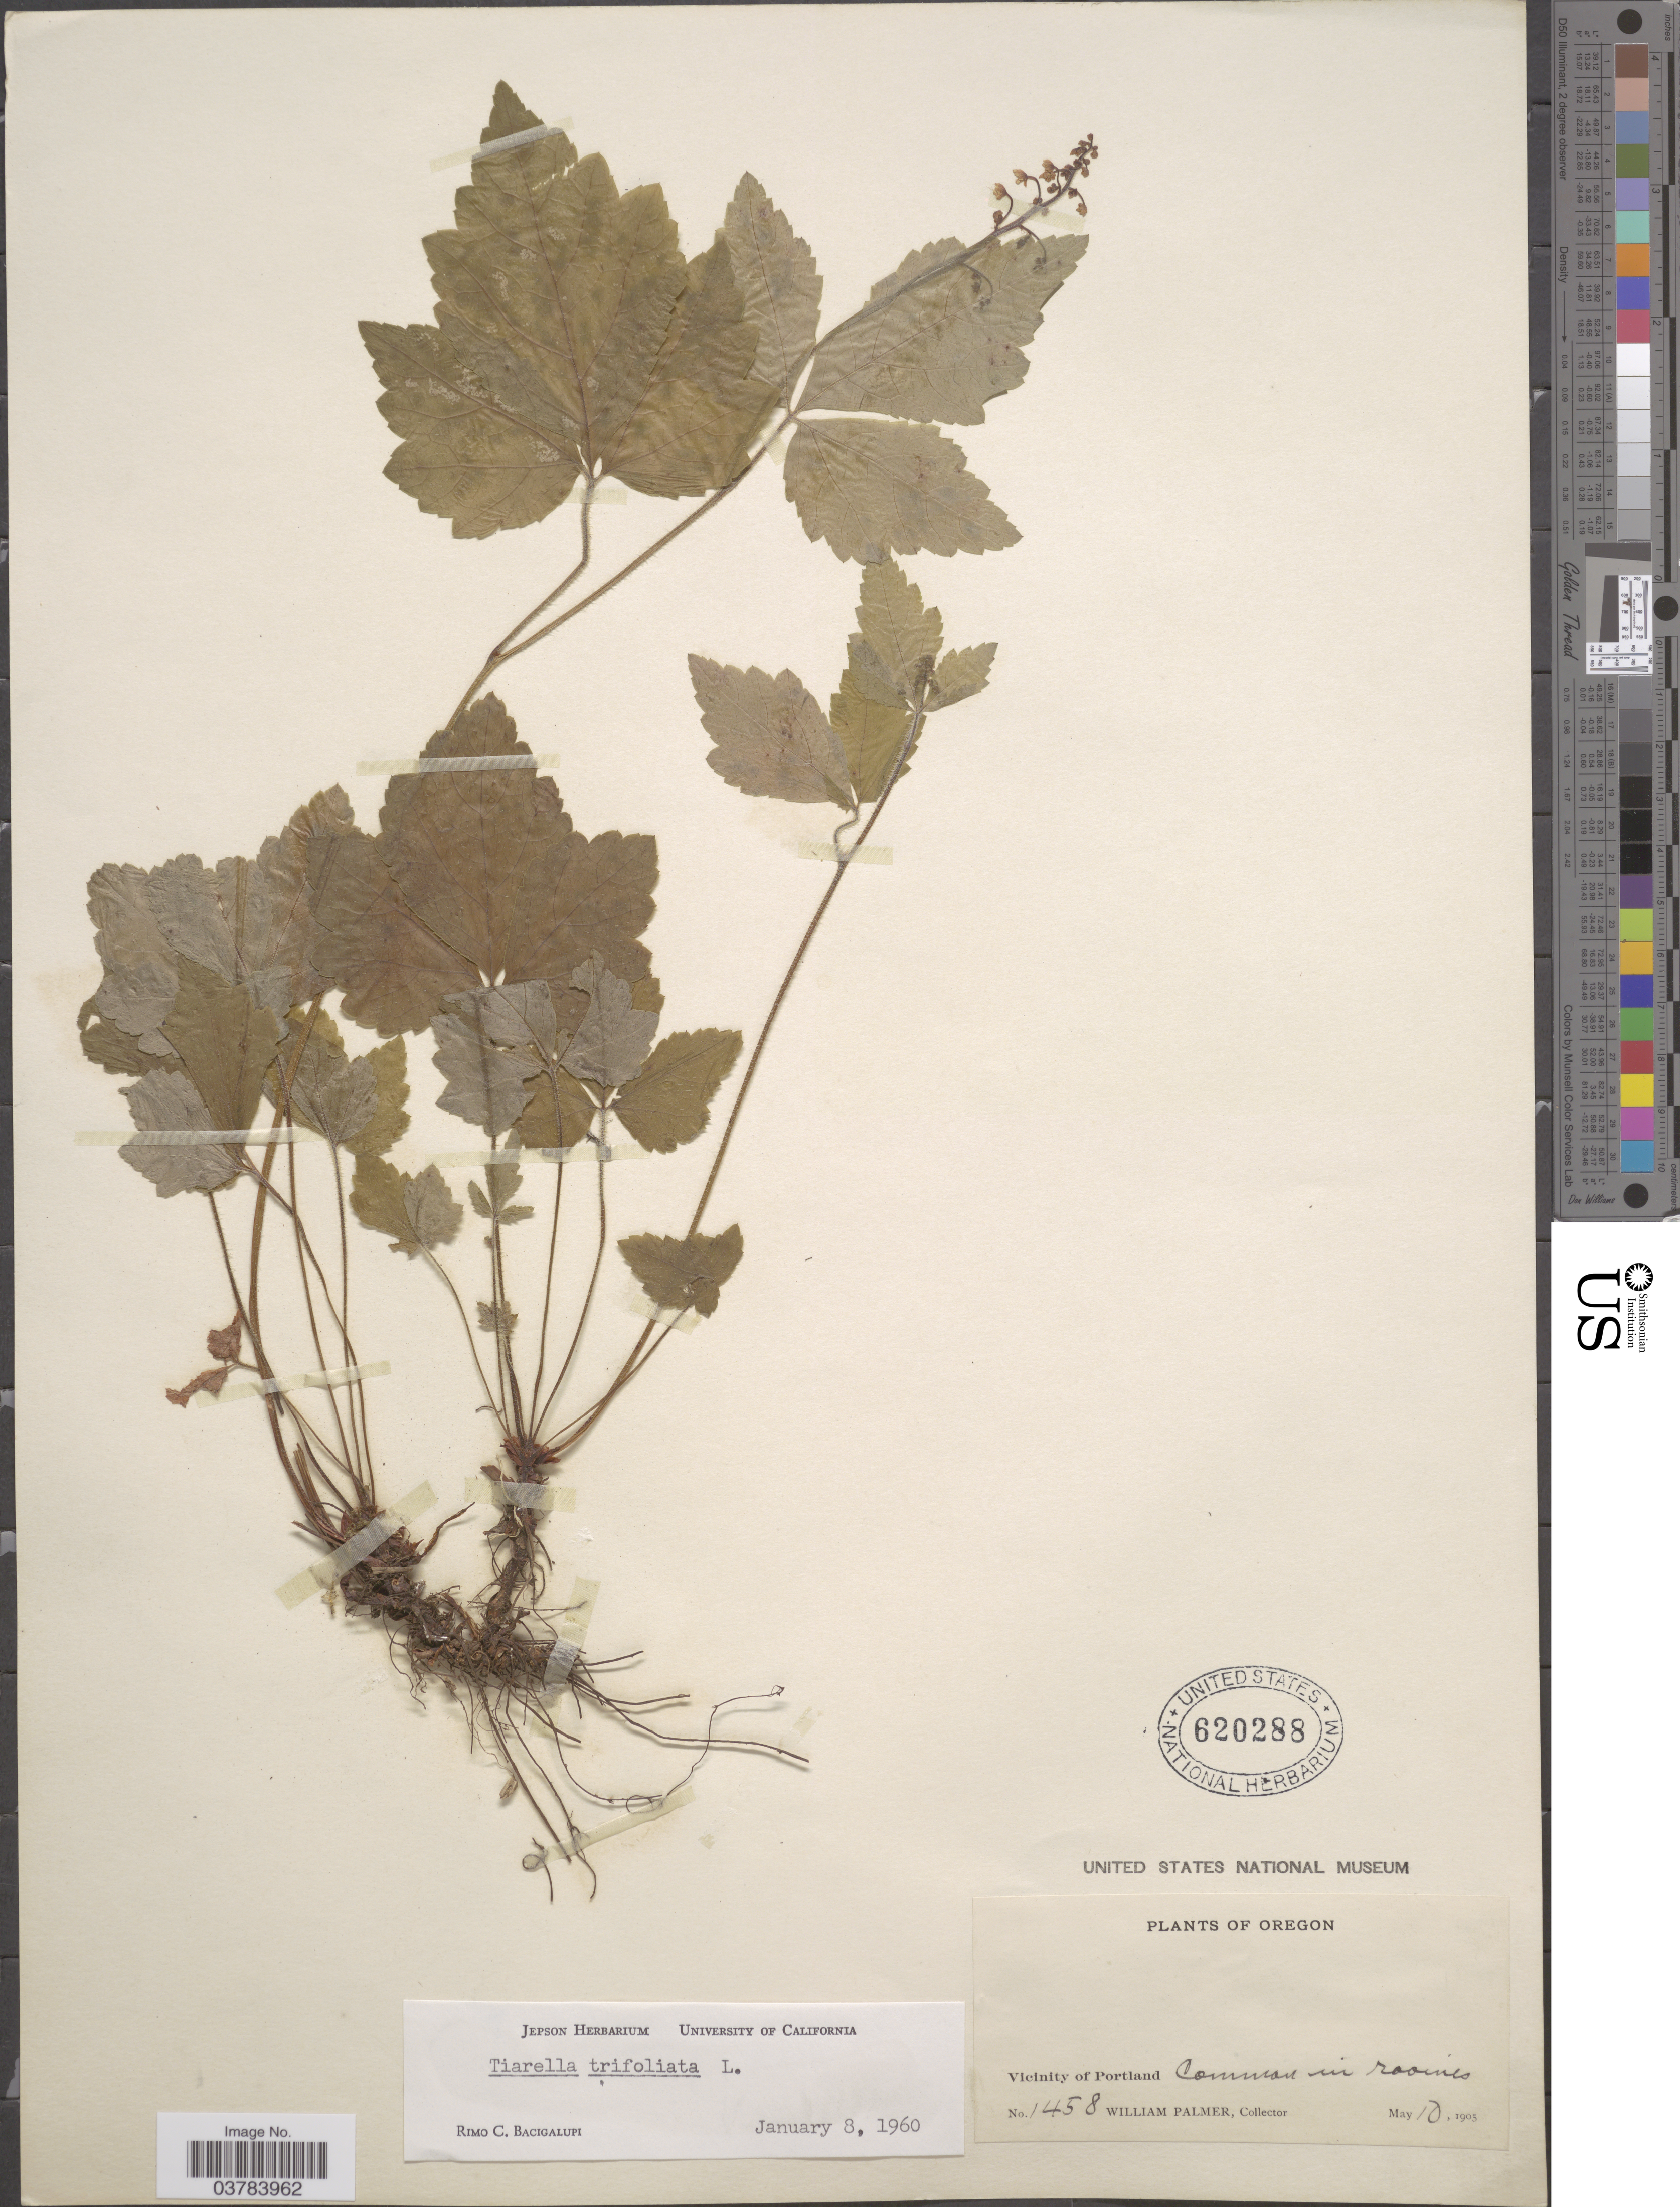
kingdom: Plantae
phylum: Tracheophyta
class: Magnoliopsida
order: Saxifragales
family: Saxifragaceae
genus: Tiarella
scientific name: Tiarella trifoliata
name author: L.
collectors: W. Palmer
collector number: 1458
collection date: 1905-05-10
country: United States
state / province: Oregon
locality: Vicinity of Portland.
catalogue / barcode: US 620288